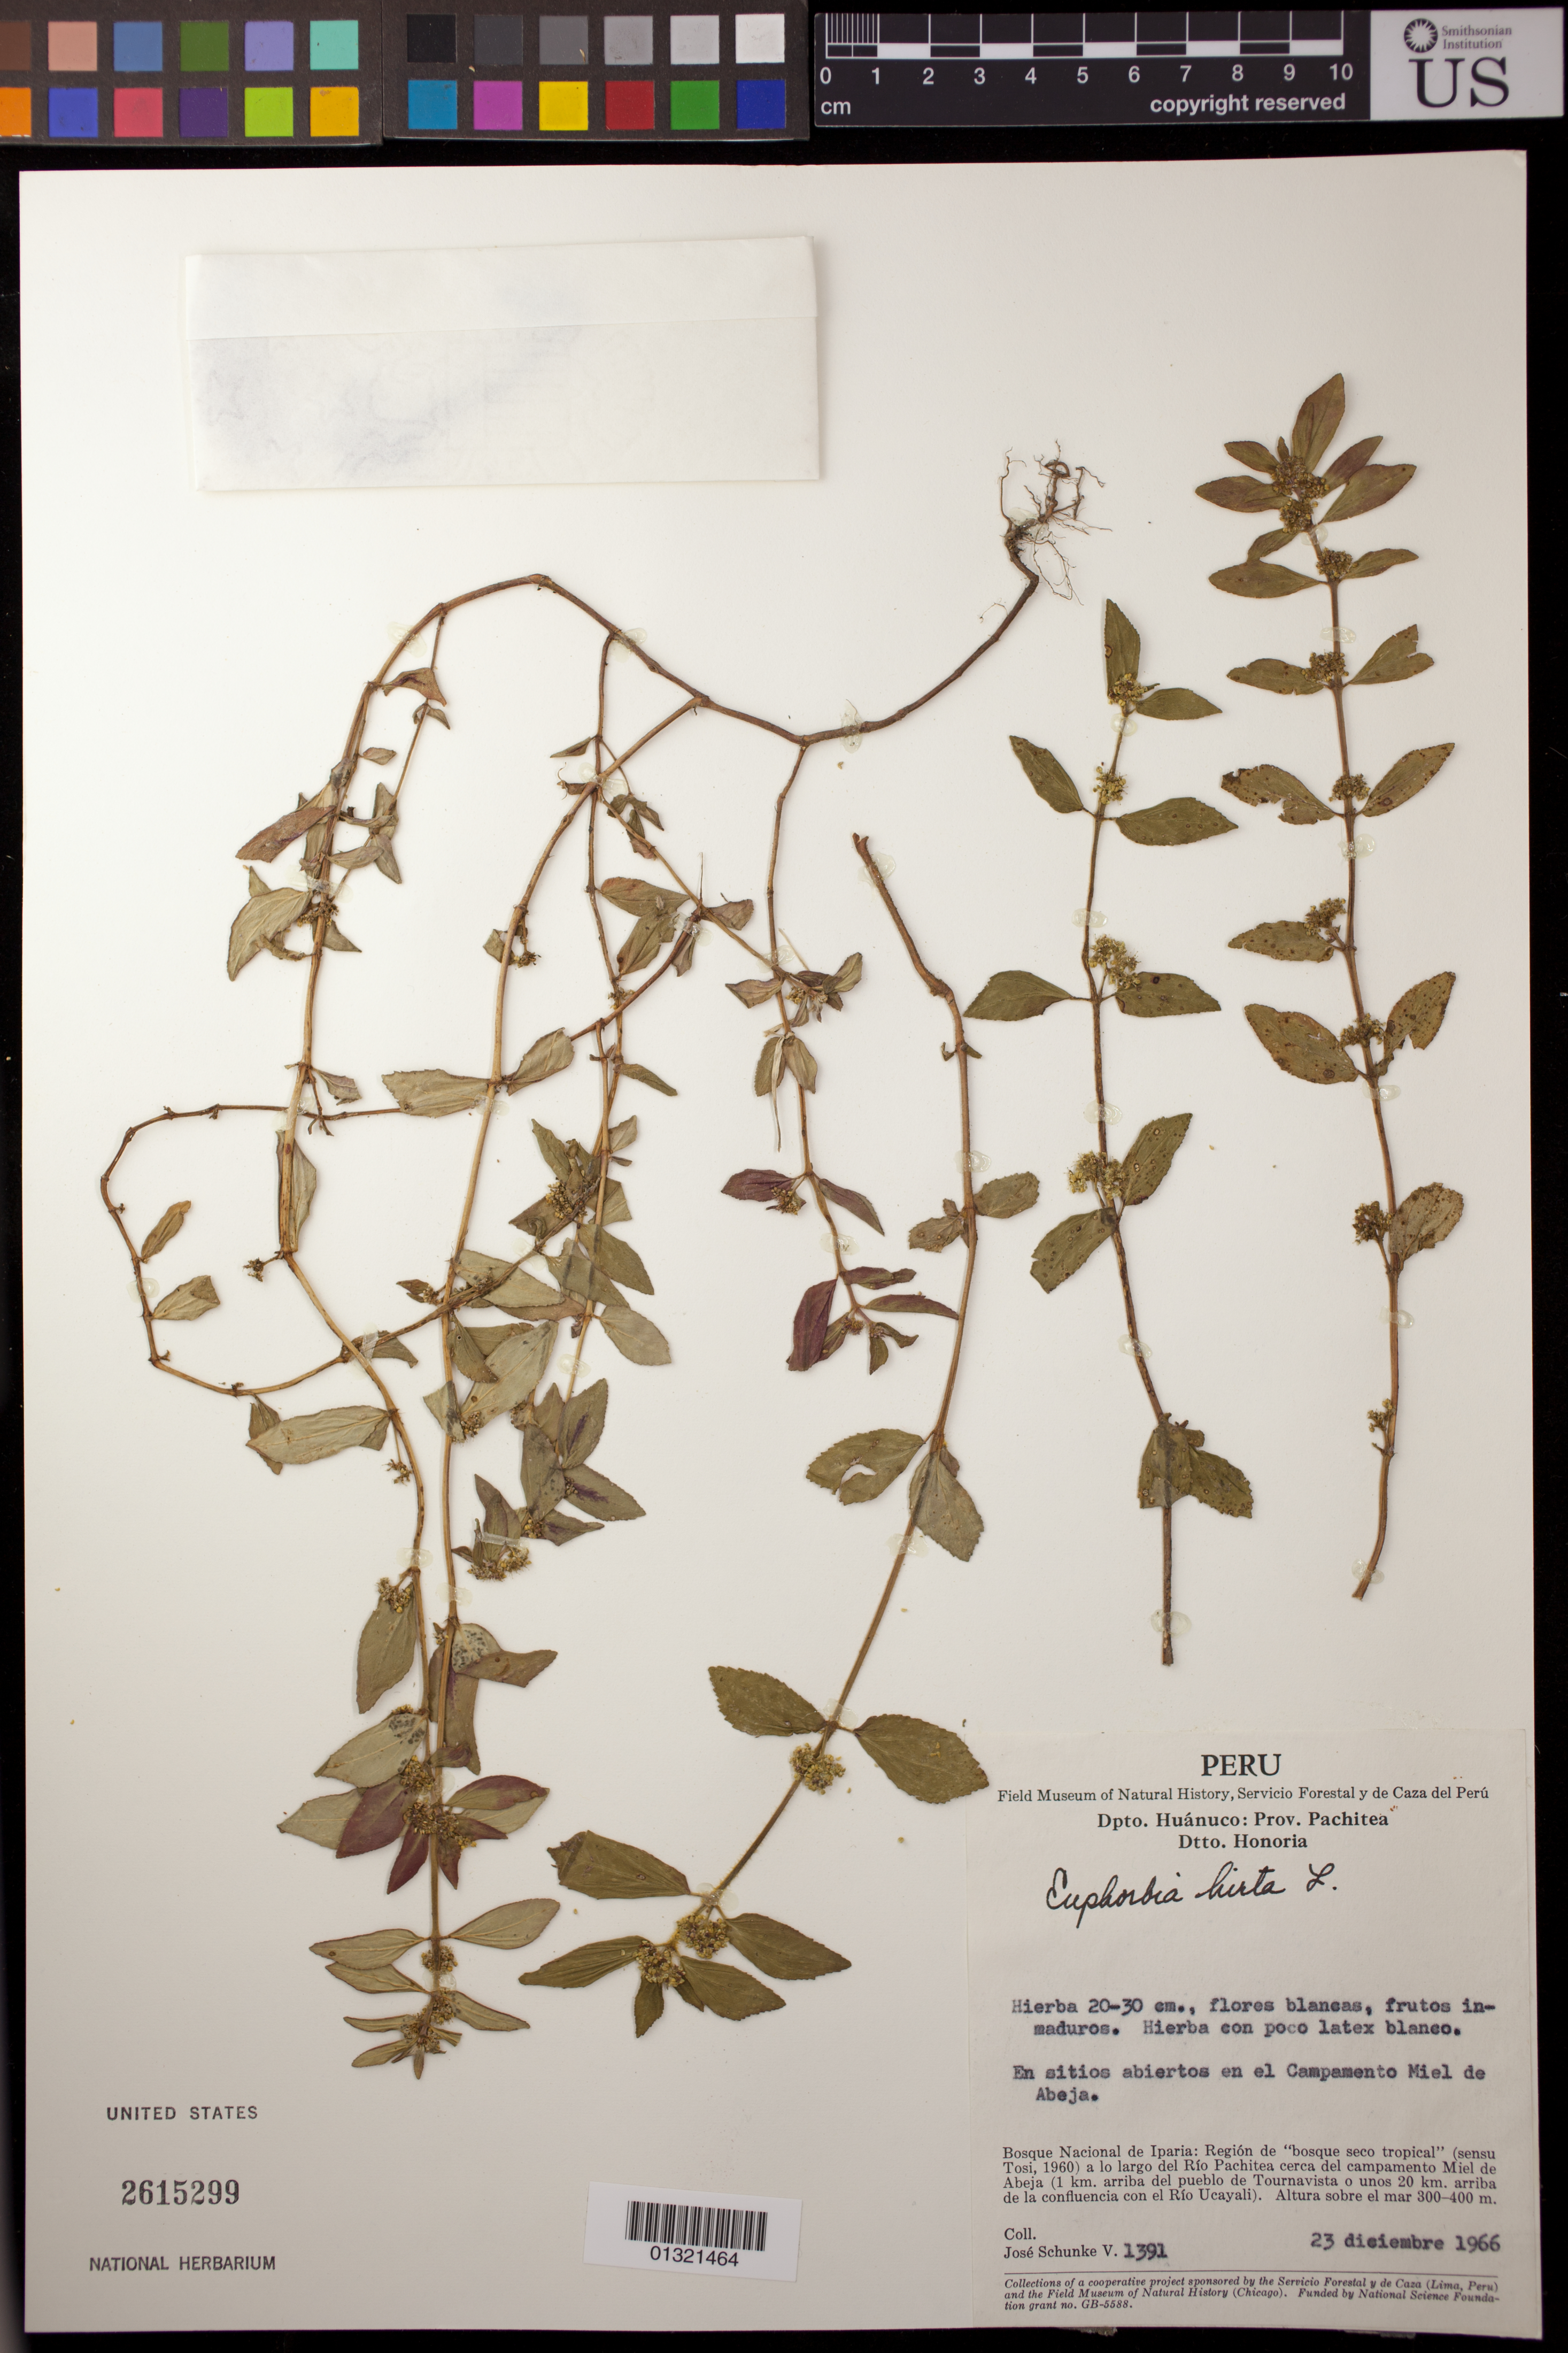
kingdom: Plantae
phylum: Tracheophyta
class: Magnoliopsida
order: Malpighiales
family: Euphorbiaceae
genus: Euphorbia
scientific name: Euphorbia hirta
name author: L.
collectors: J. Schunke Vigo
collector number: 1391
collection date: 1966-12-23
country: Peru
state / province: Huánuco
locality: Prov. Pachitea [Provincia de Pachitea]; Dtto. Honoria; En sitios abiertos en el Campamento Miel de Abeja.; Bosque Nacional de Iparia: Region de “bosque seco tropical” (sensu Tosi, 1960) a lo largo del Rio Pachitea cerca del campamento Miel de Abeja (1 km. arriva del pueblo de Tournavista o unos 20 km. arriba de la confluencia con el Rio Ucayali).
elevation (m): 300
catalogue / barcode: US 2615299